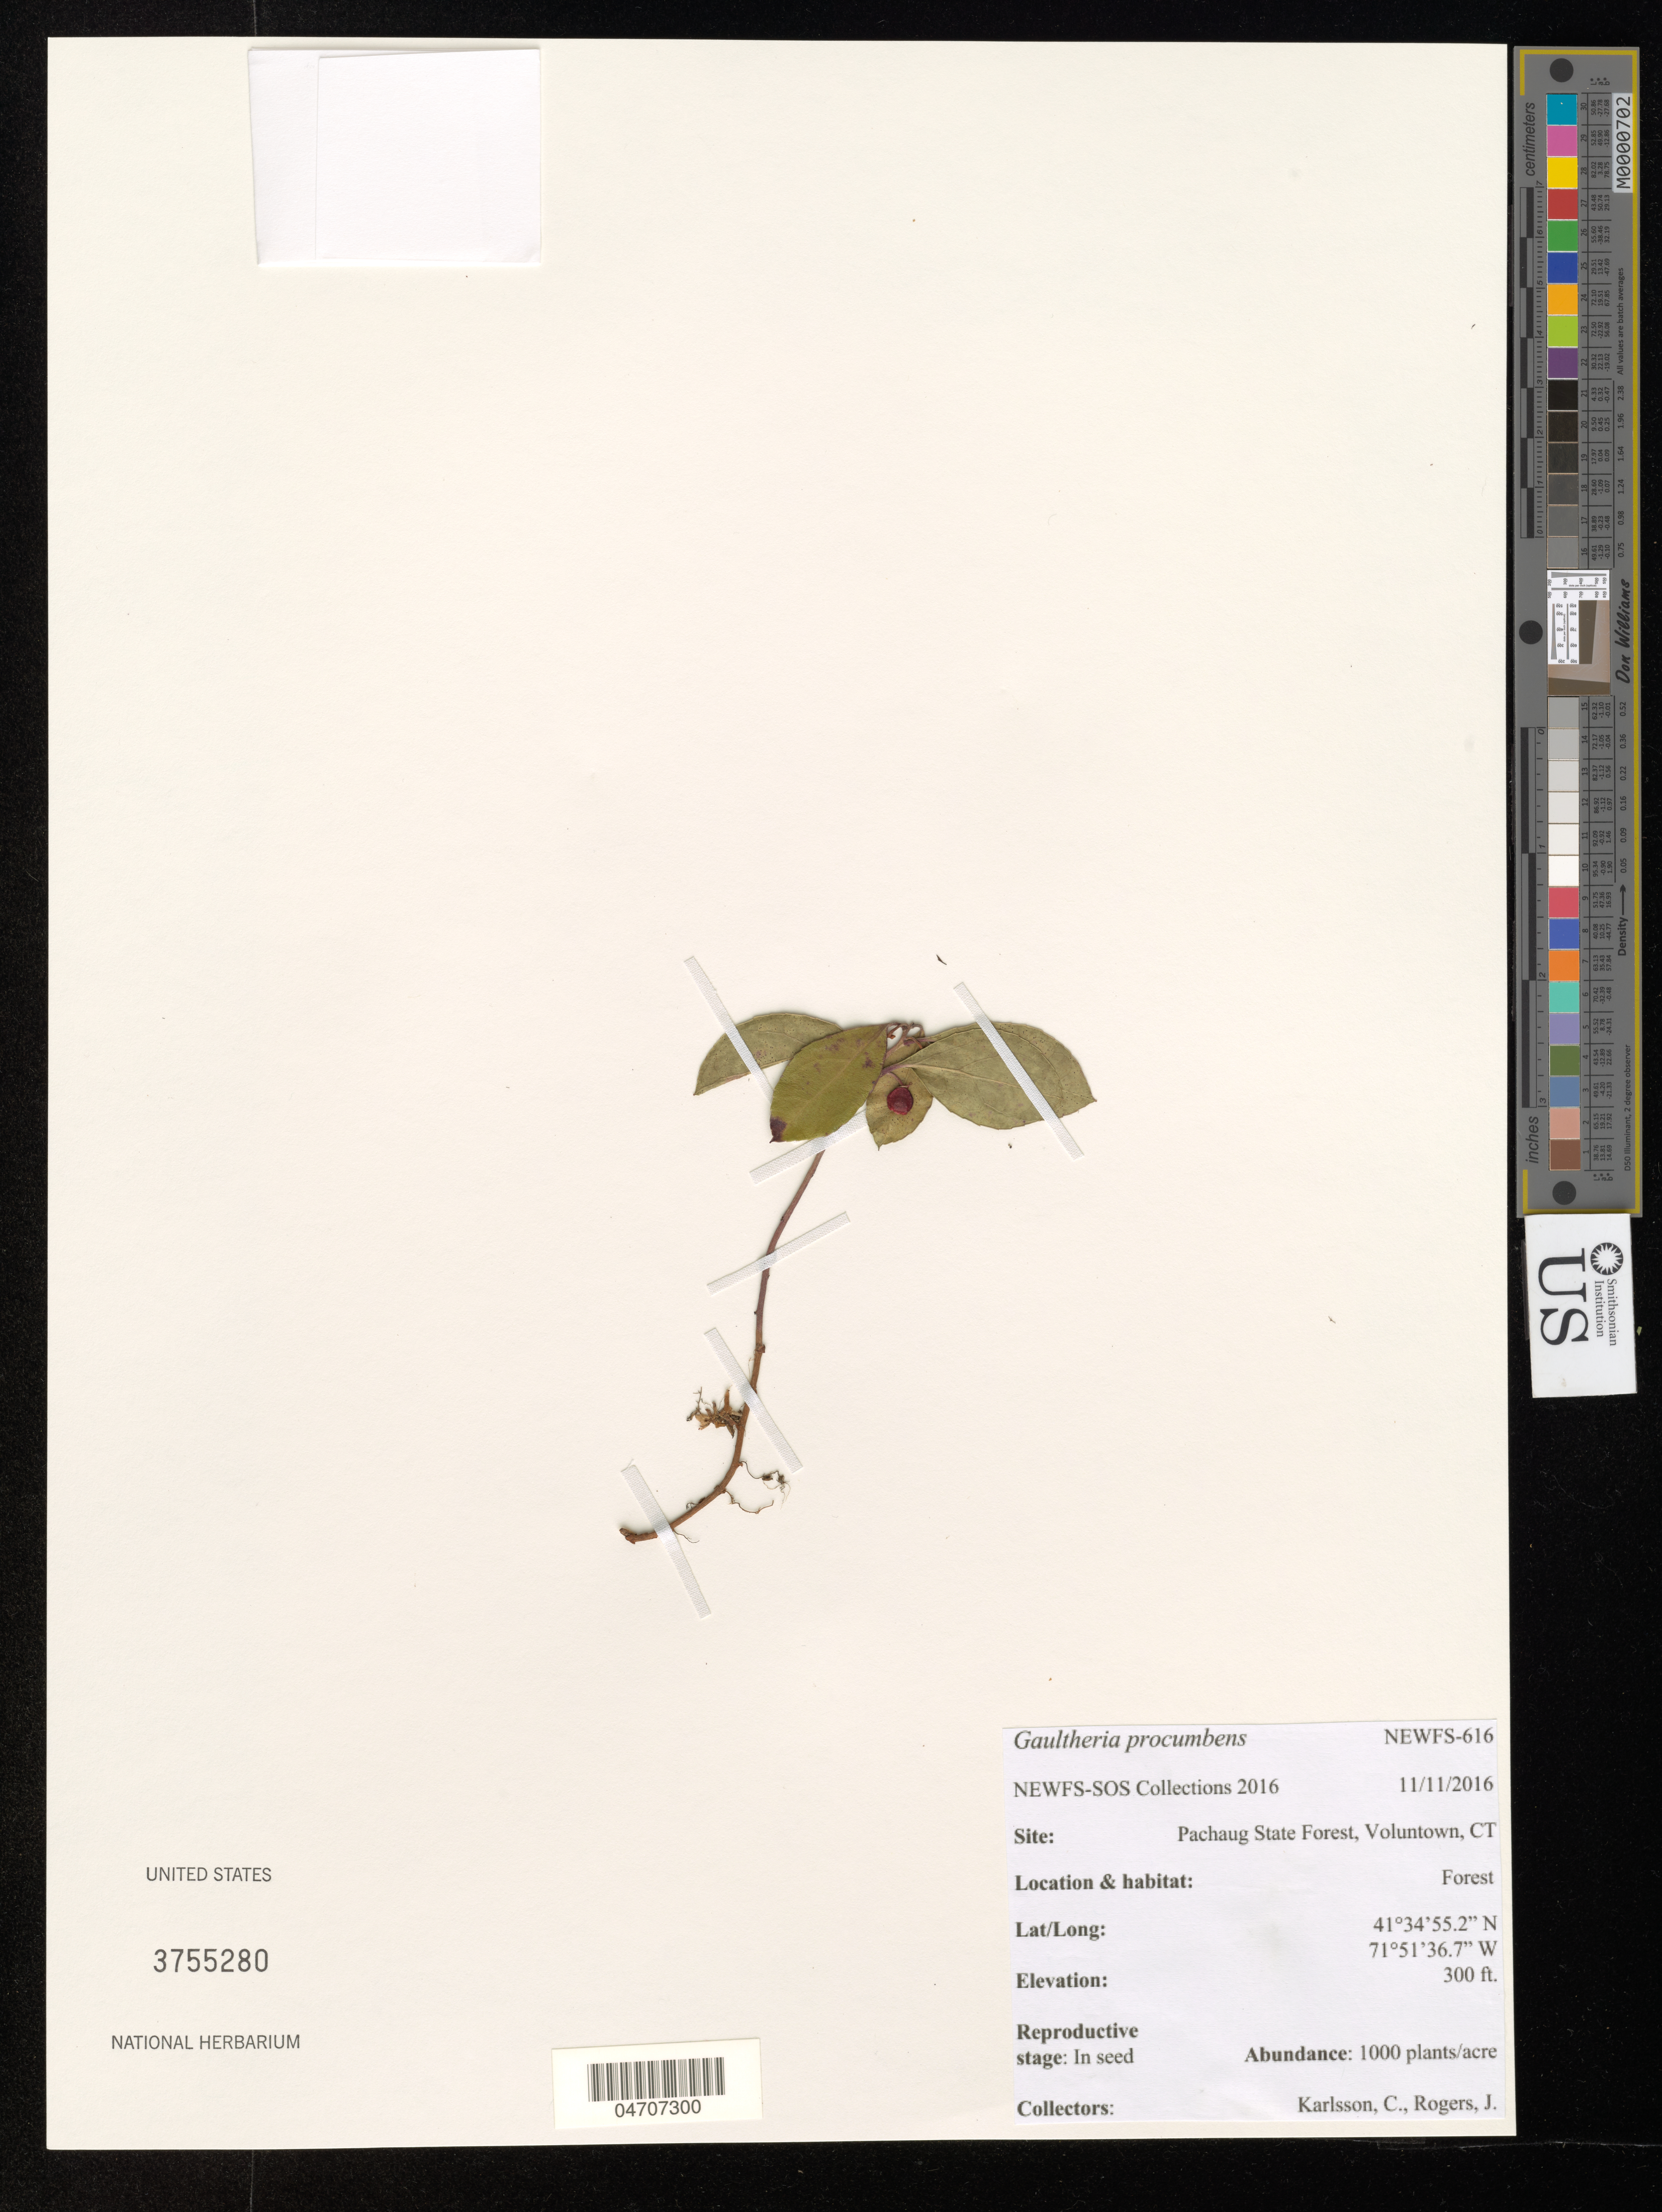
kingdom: Plantae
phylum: Tracheophyta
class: Magnoliopsida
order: Ericales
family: Ericaceae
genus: Gaultheria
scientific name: Gaultheria procumbens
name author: L.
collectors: C. Karlsson & J. Rogers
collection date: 2016-11-11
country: United States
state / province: Connecticut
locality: Site: Pachaug State Forest, Voluntown, CT.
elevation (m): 91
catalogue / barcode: US 3755280